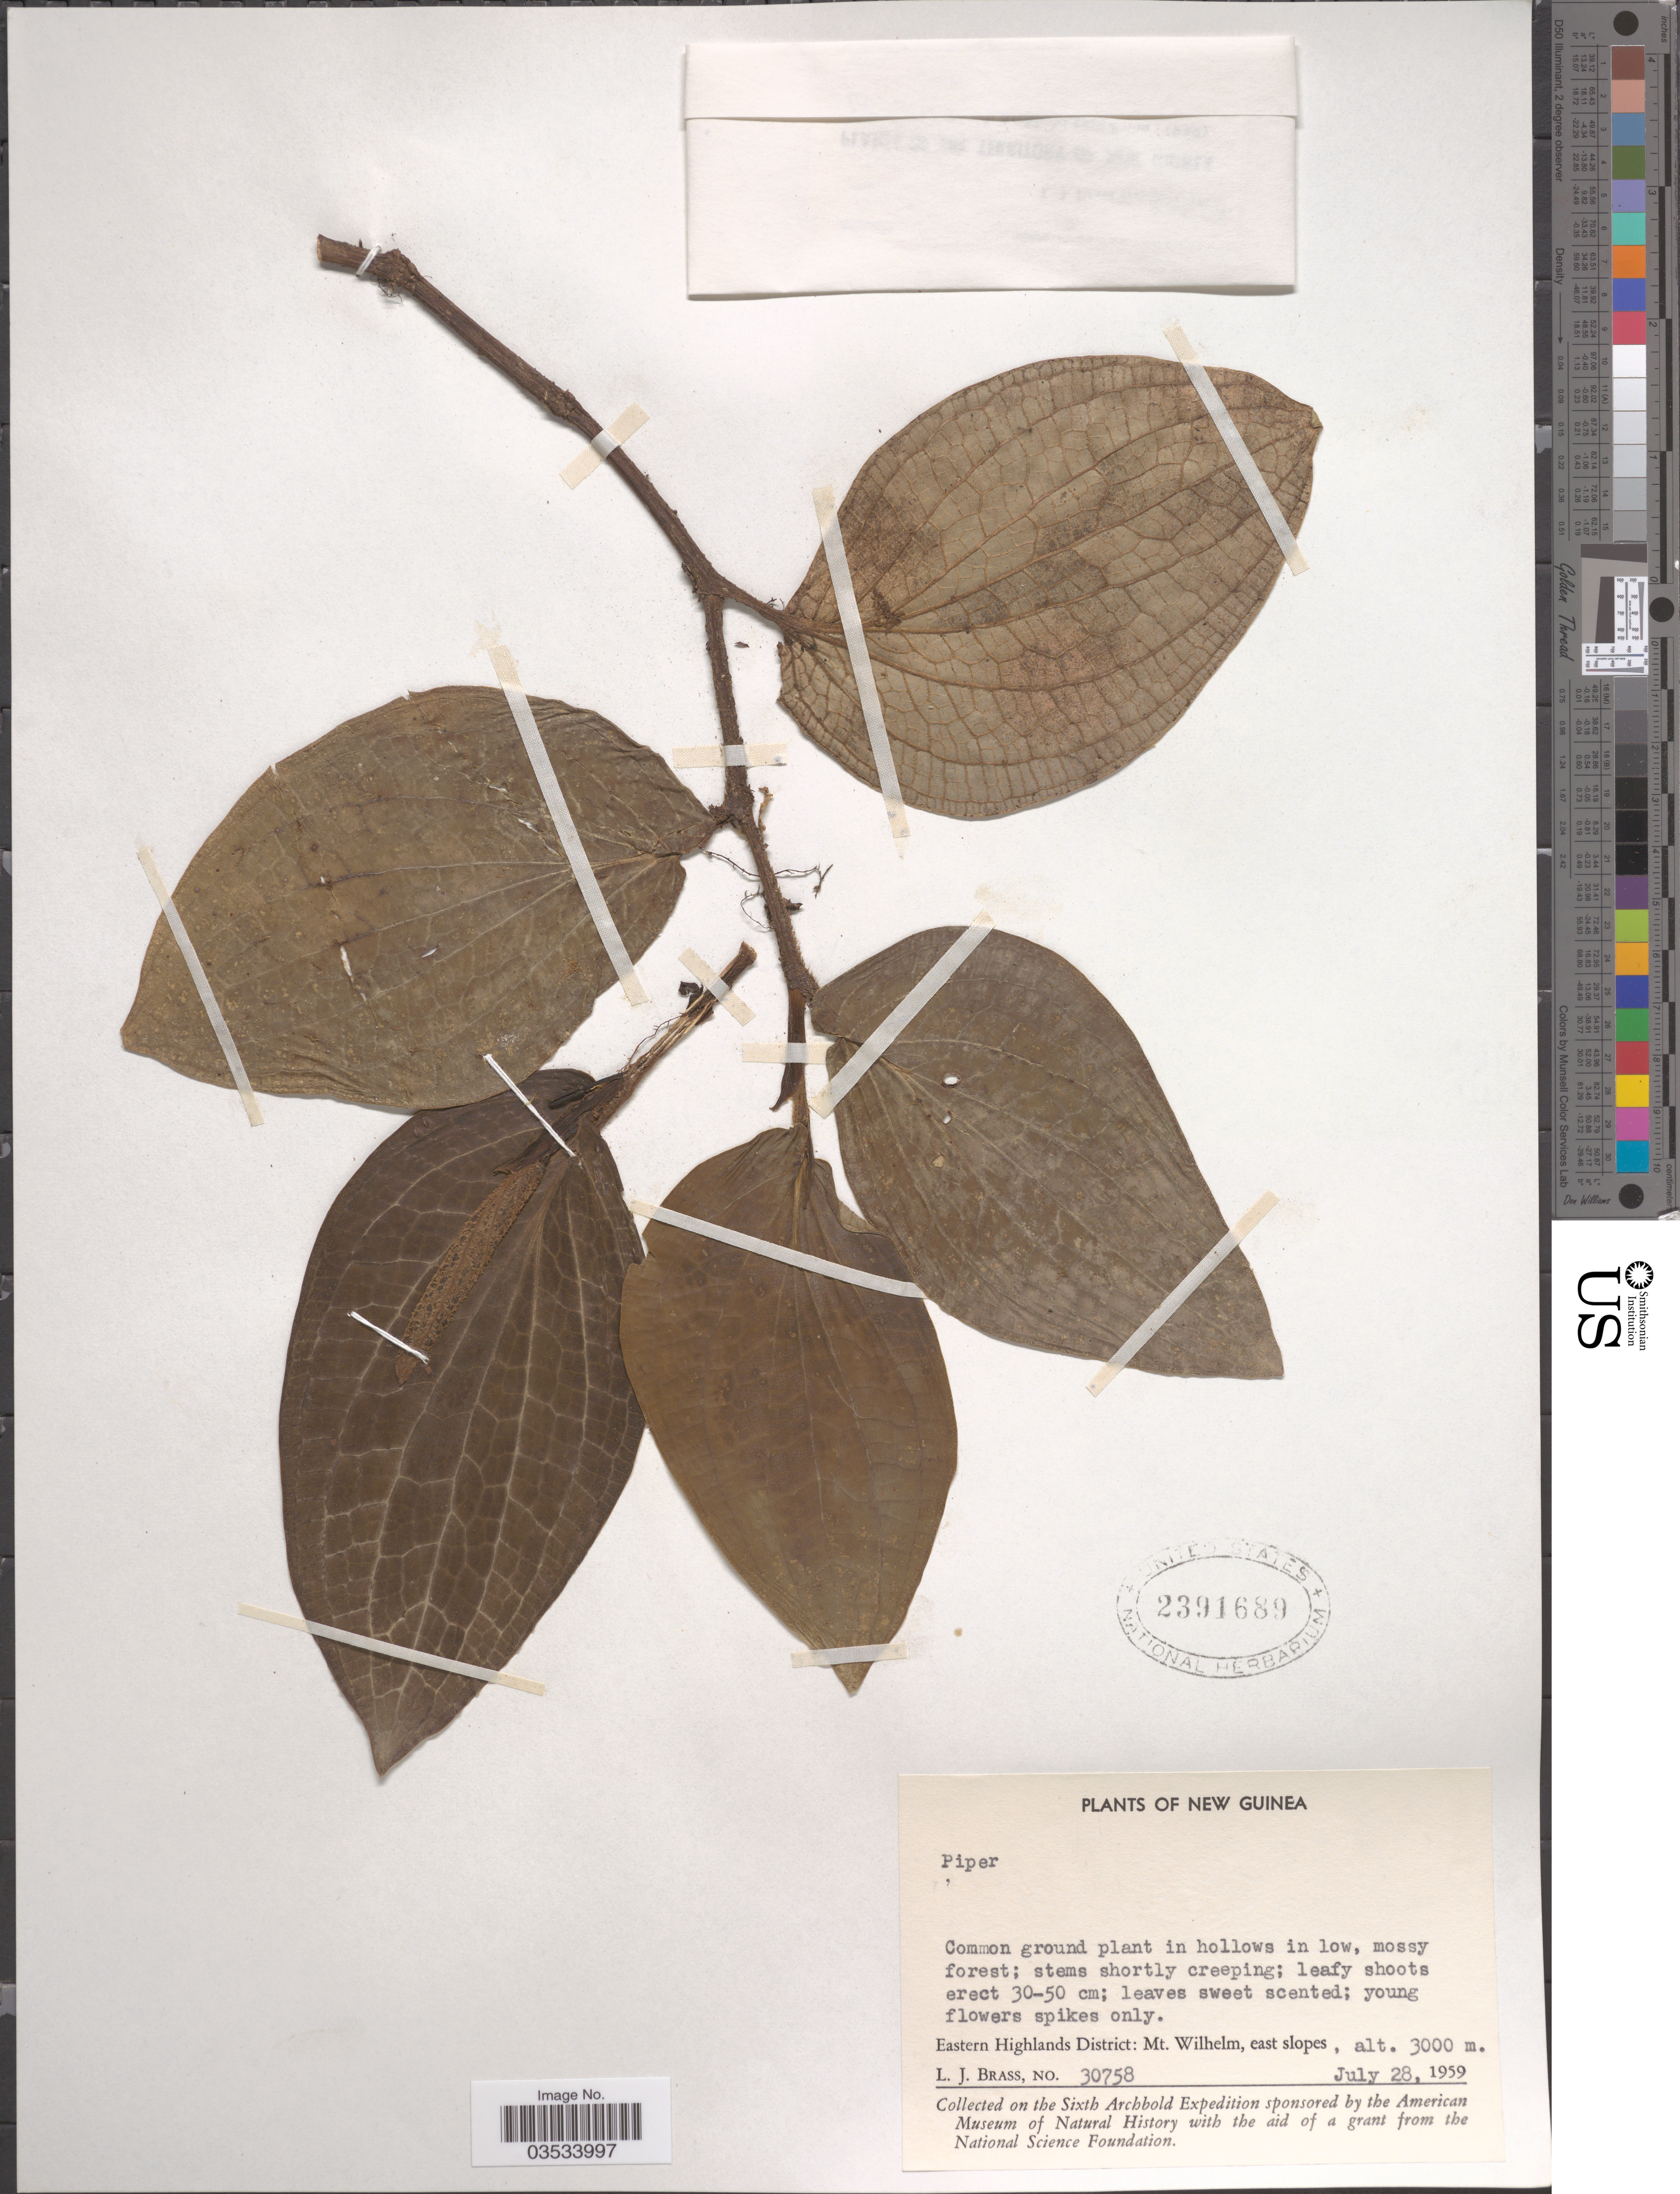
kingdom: Plantae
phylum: Tracheophyta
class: Magnoliopsida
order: Piperales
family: Piperaceae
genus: Piper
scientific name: Piper sp.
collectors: L. J. Brass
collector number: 30758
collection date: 1959-07-28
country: Papua New Guinea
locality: New Guinea. Eastern Highlands District: Mt. Wilhelm, east slopes.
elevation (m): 3000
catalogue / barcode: US 2391689